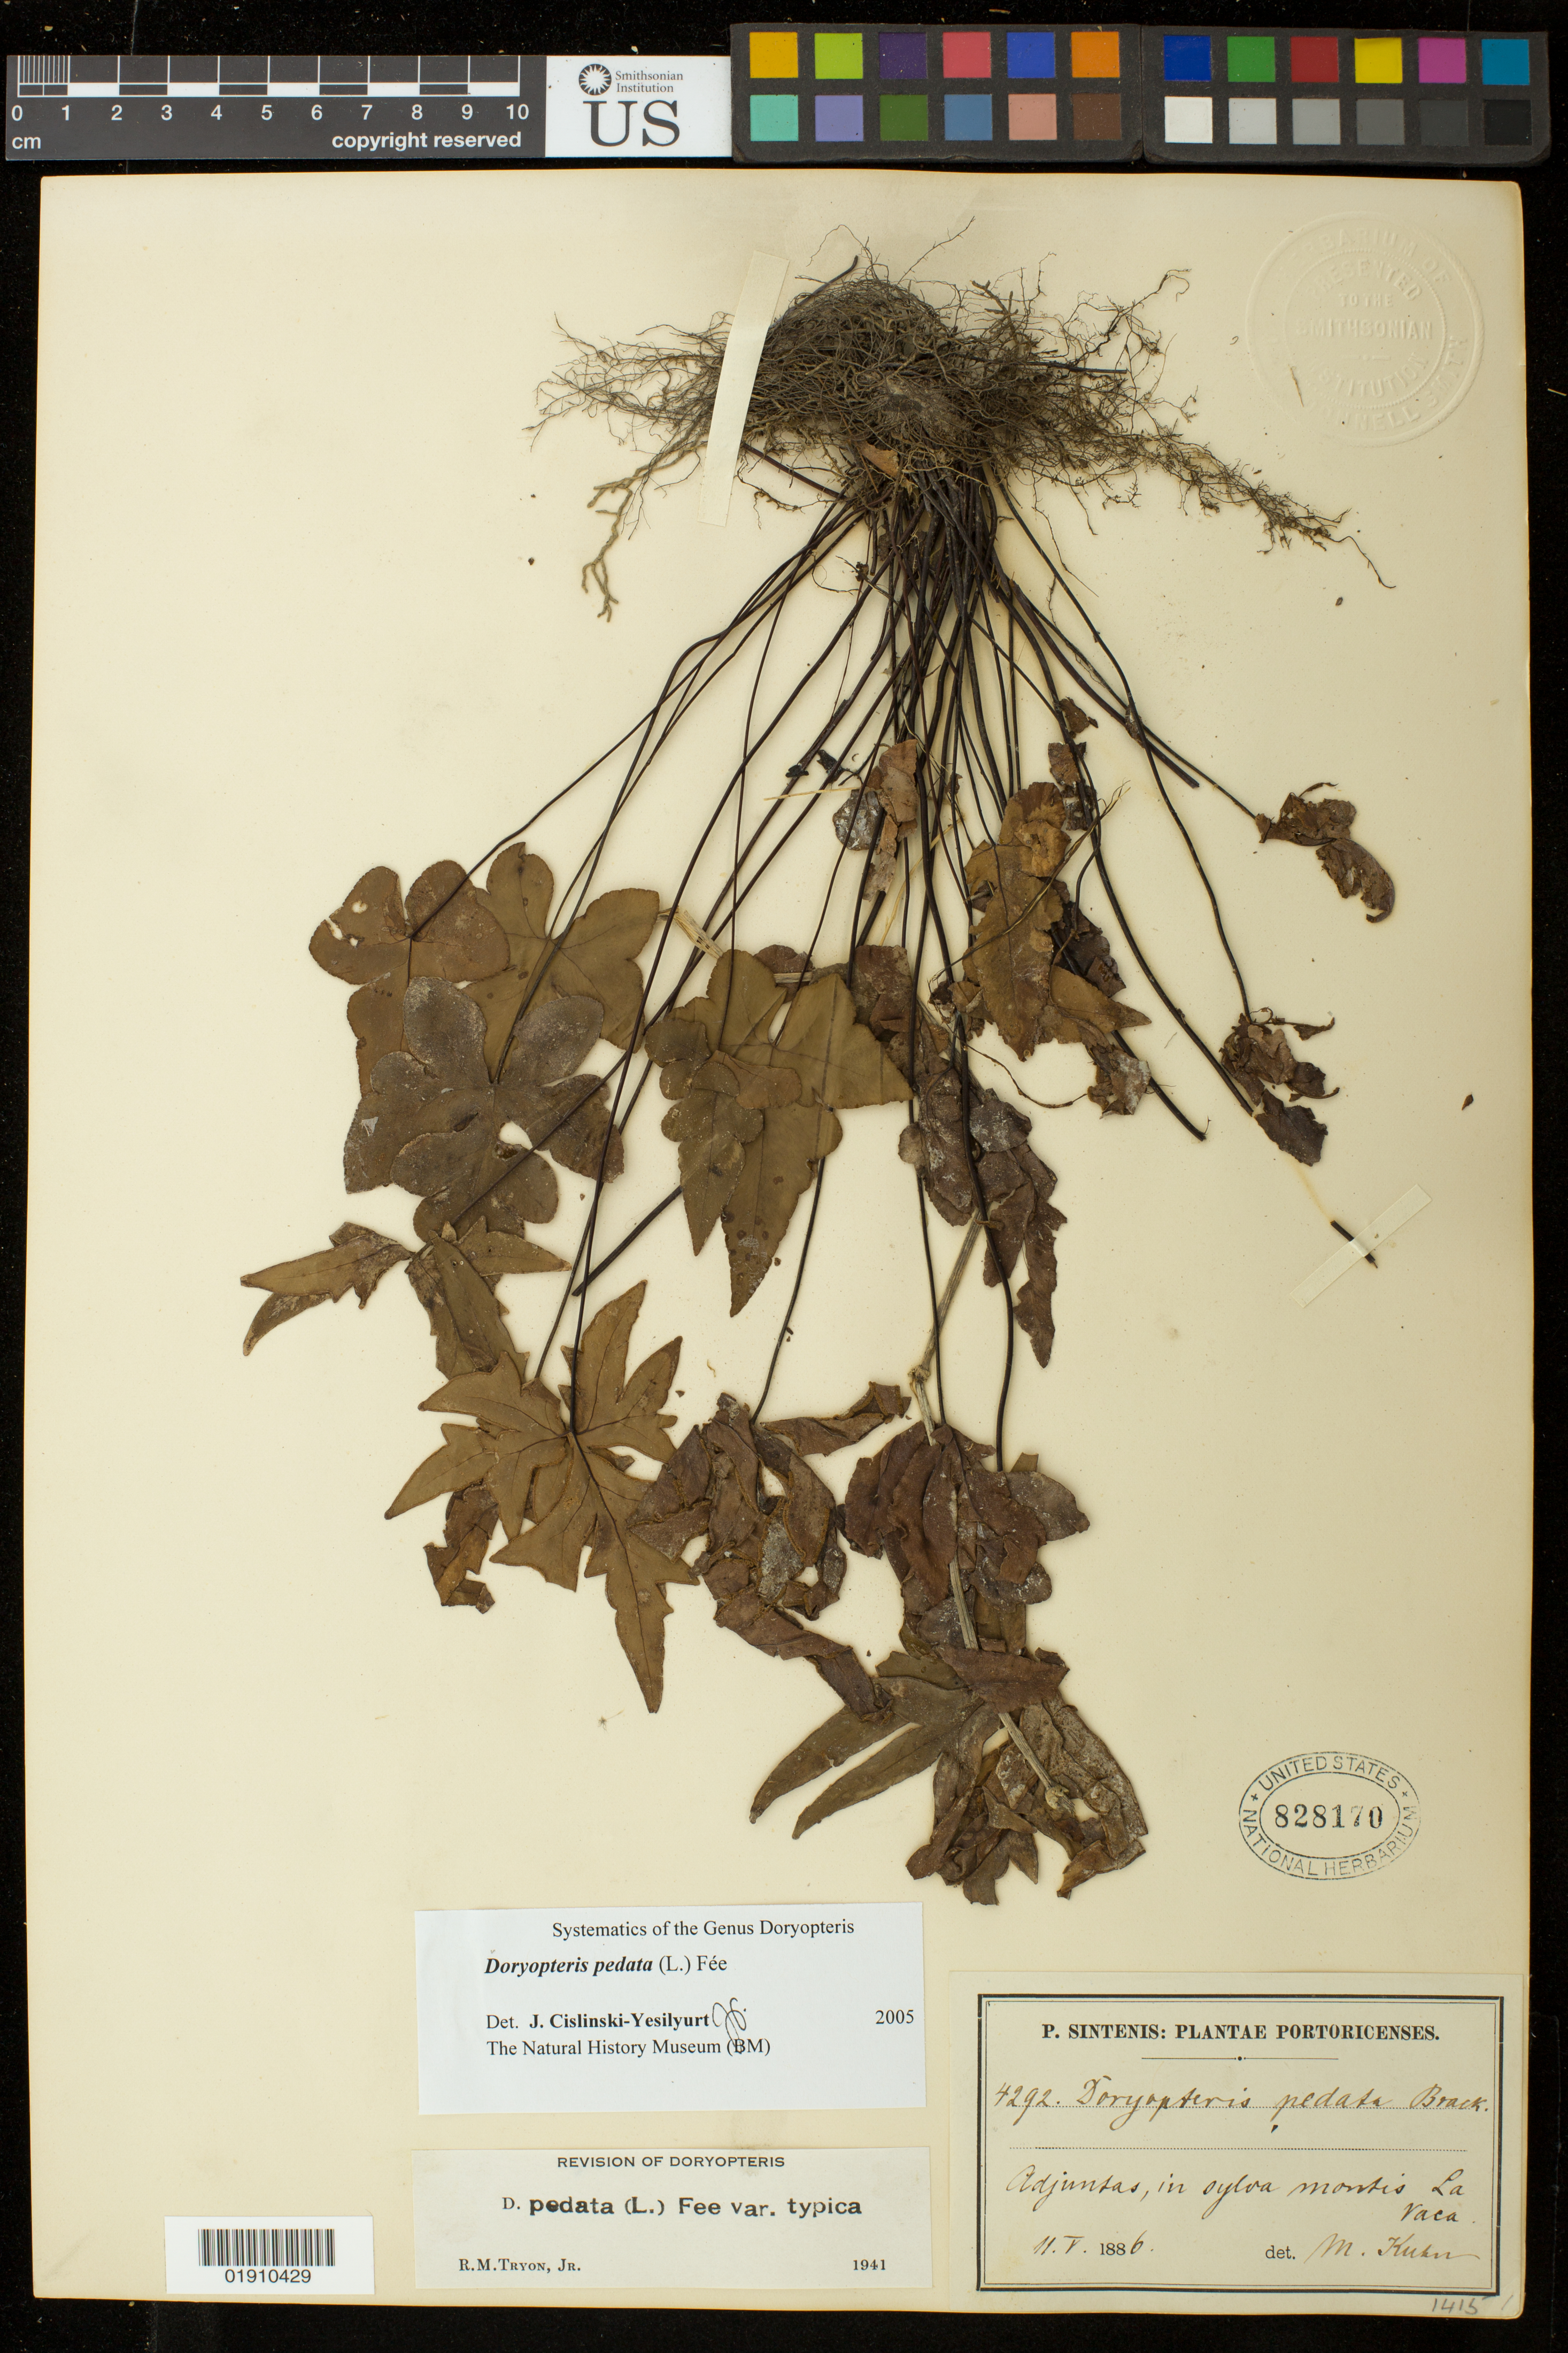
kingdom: Plantae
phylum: Tracheophyta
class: Polypodiopsida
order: Polypodiales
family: Pteridaceae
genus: Doryopteris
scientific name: Doryopteris pedata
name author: (L.) Fée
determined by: Cislinski-Yesilyurt, J.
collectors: M. Kuhn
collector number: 4292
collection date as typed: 11. V. 1886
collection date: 1886-05-11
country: Puerto Rico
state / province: Adjuntas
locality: Adjuntas, in sylva montis La Vaca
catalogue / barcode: US 828170